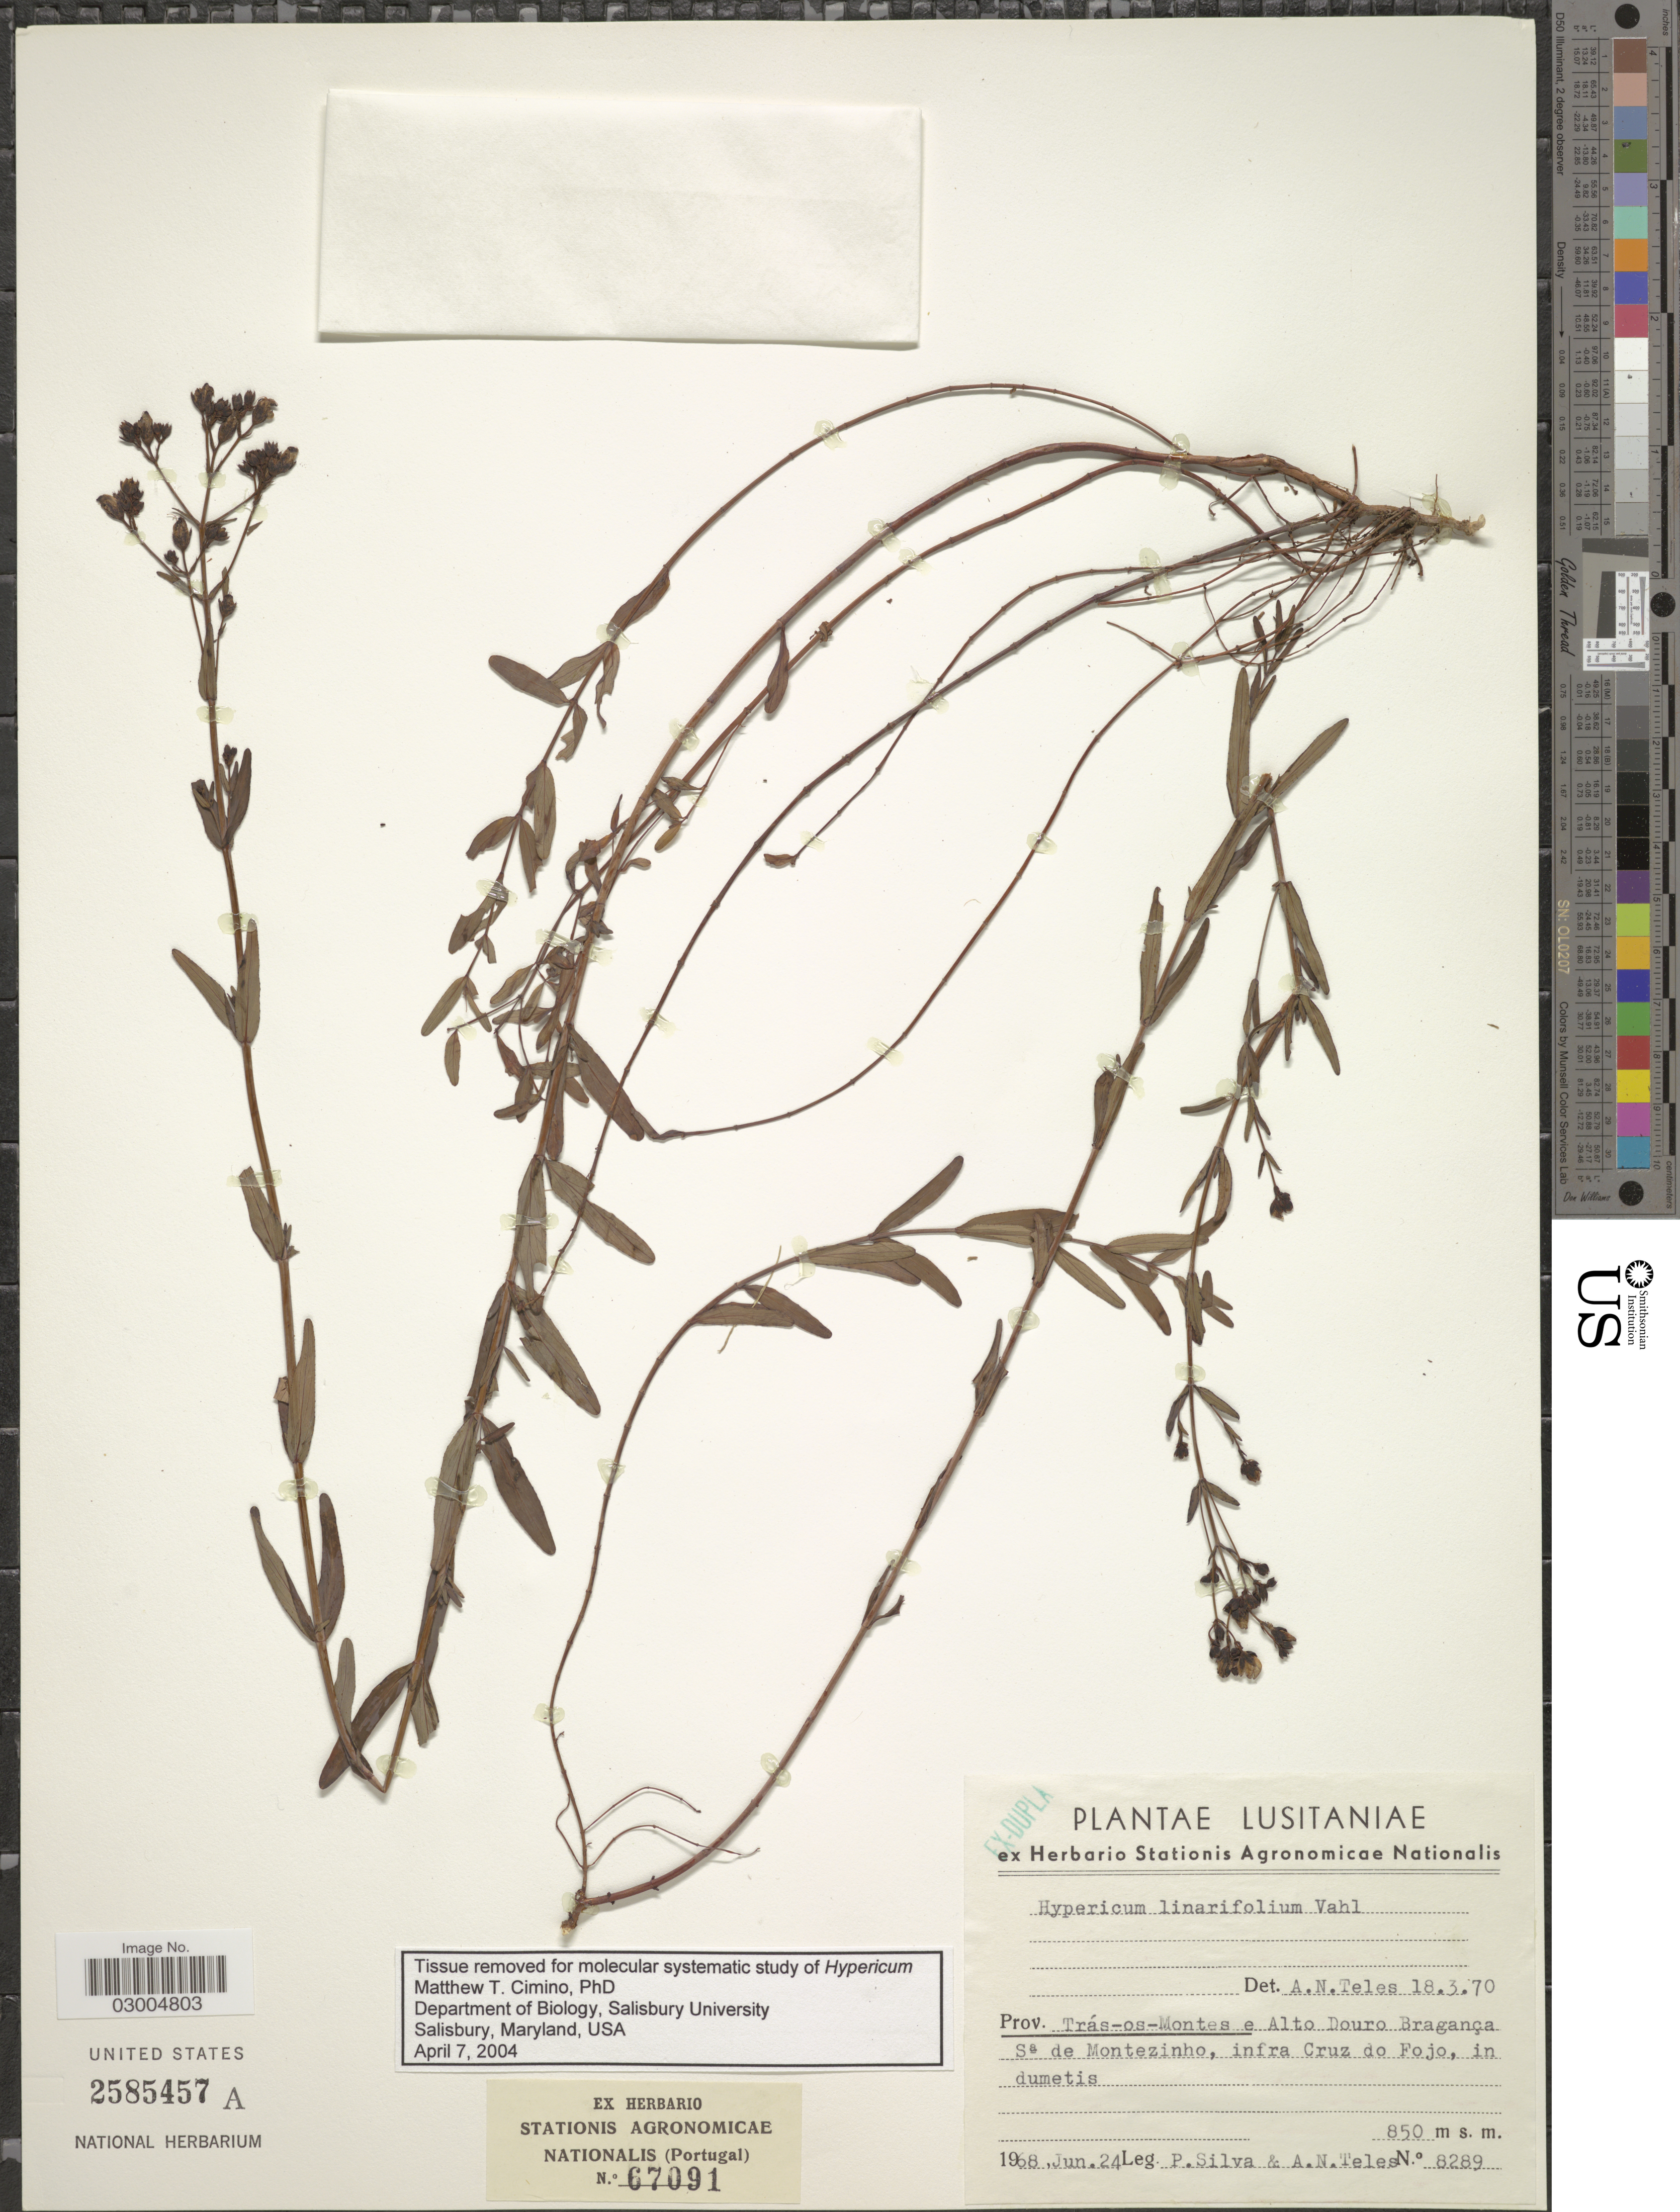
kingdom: Plantae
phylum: Tracheophyta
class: Magnoliopsida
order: Malpighiales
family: Hypericaceae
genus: Hypericum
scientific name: Hypericum linearifolium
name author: Willd.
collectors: P. Silva & A. Teles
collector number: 8289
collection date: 1968-06-24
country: Portugal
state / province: Braganca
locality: Lusitaniae. Prov. Trás-os-Montes e Alto Douro Braganca Sa de Montezinho, infra Cruz do Fojo.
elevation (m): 850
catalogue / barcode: US 2585457A